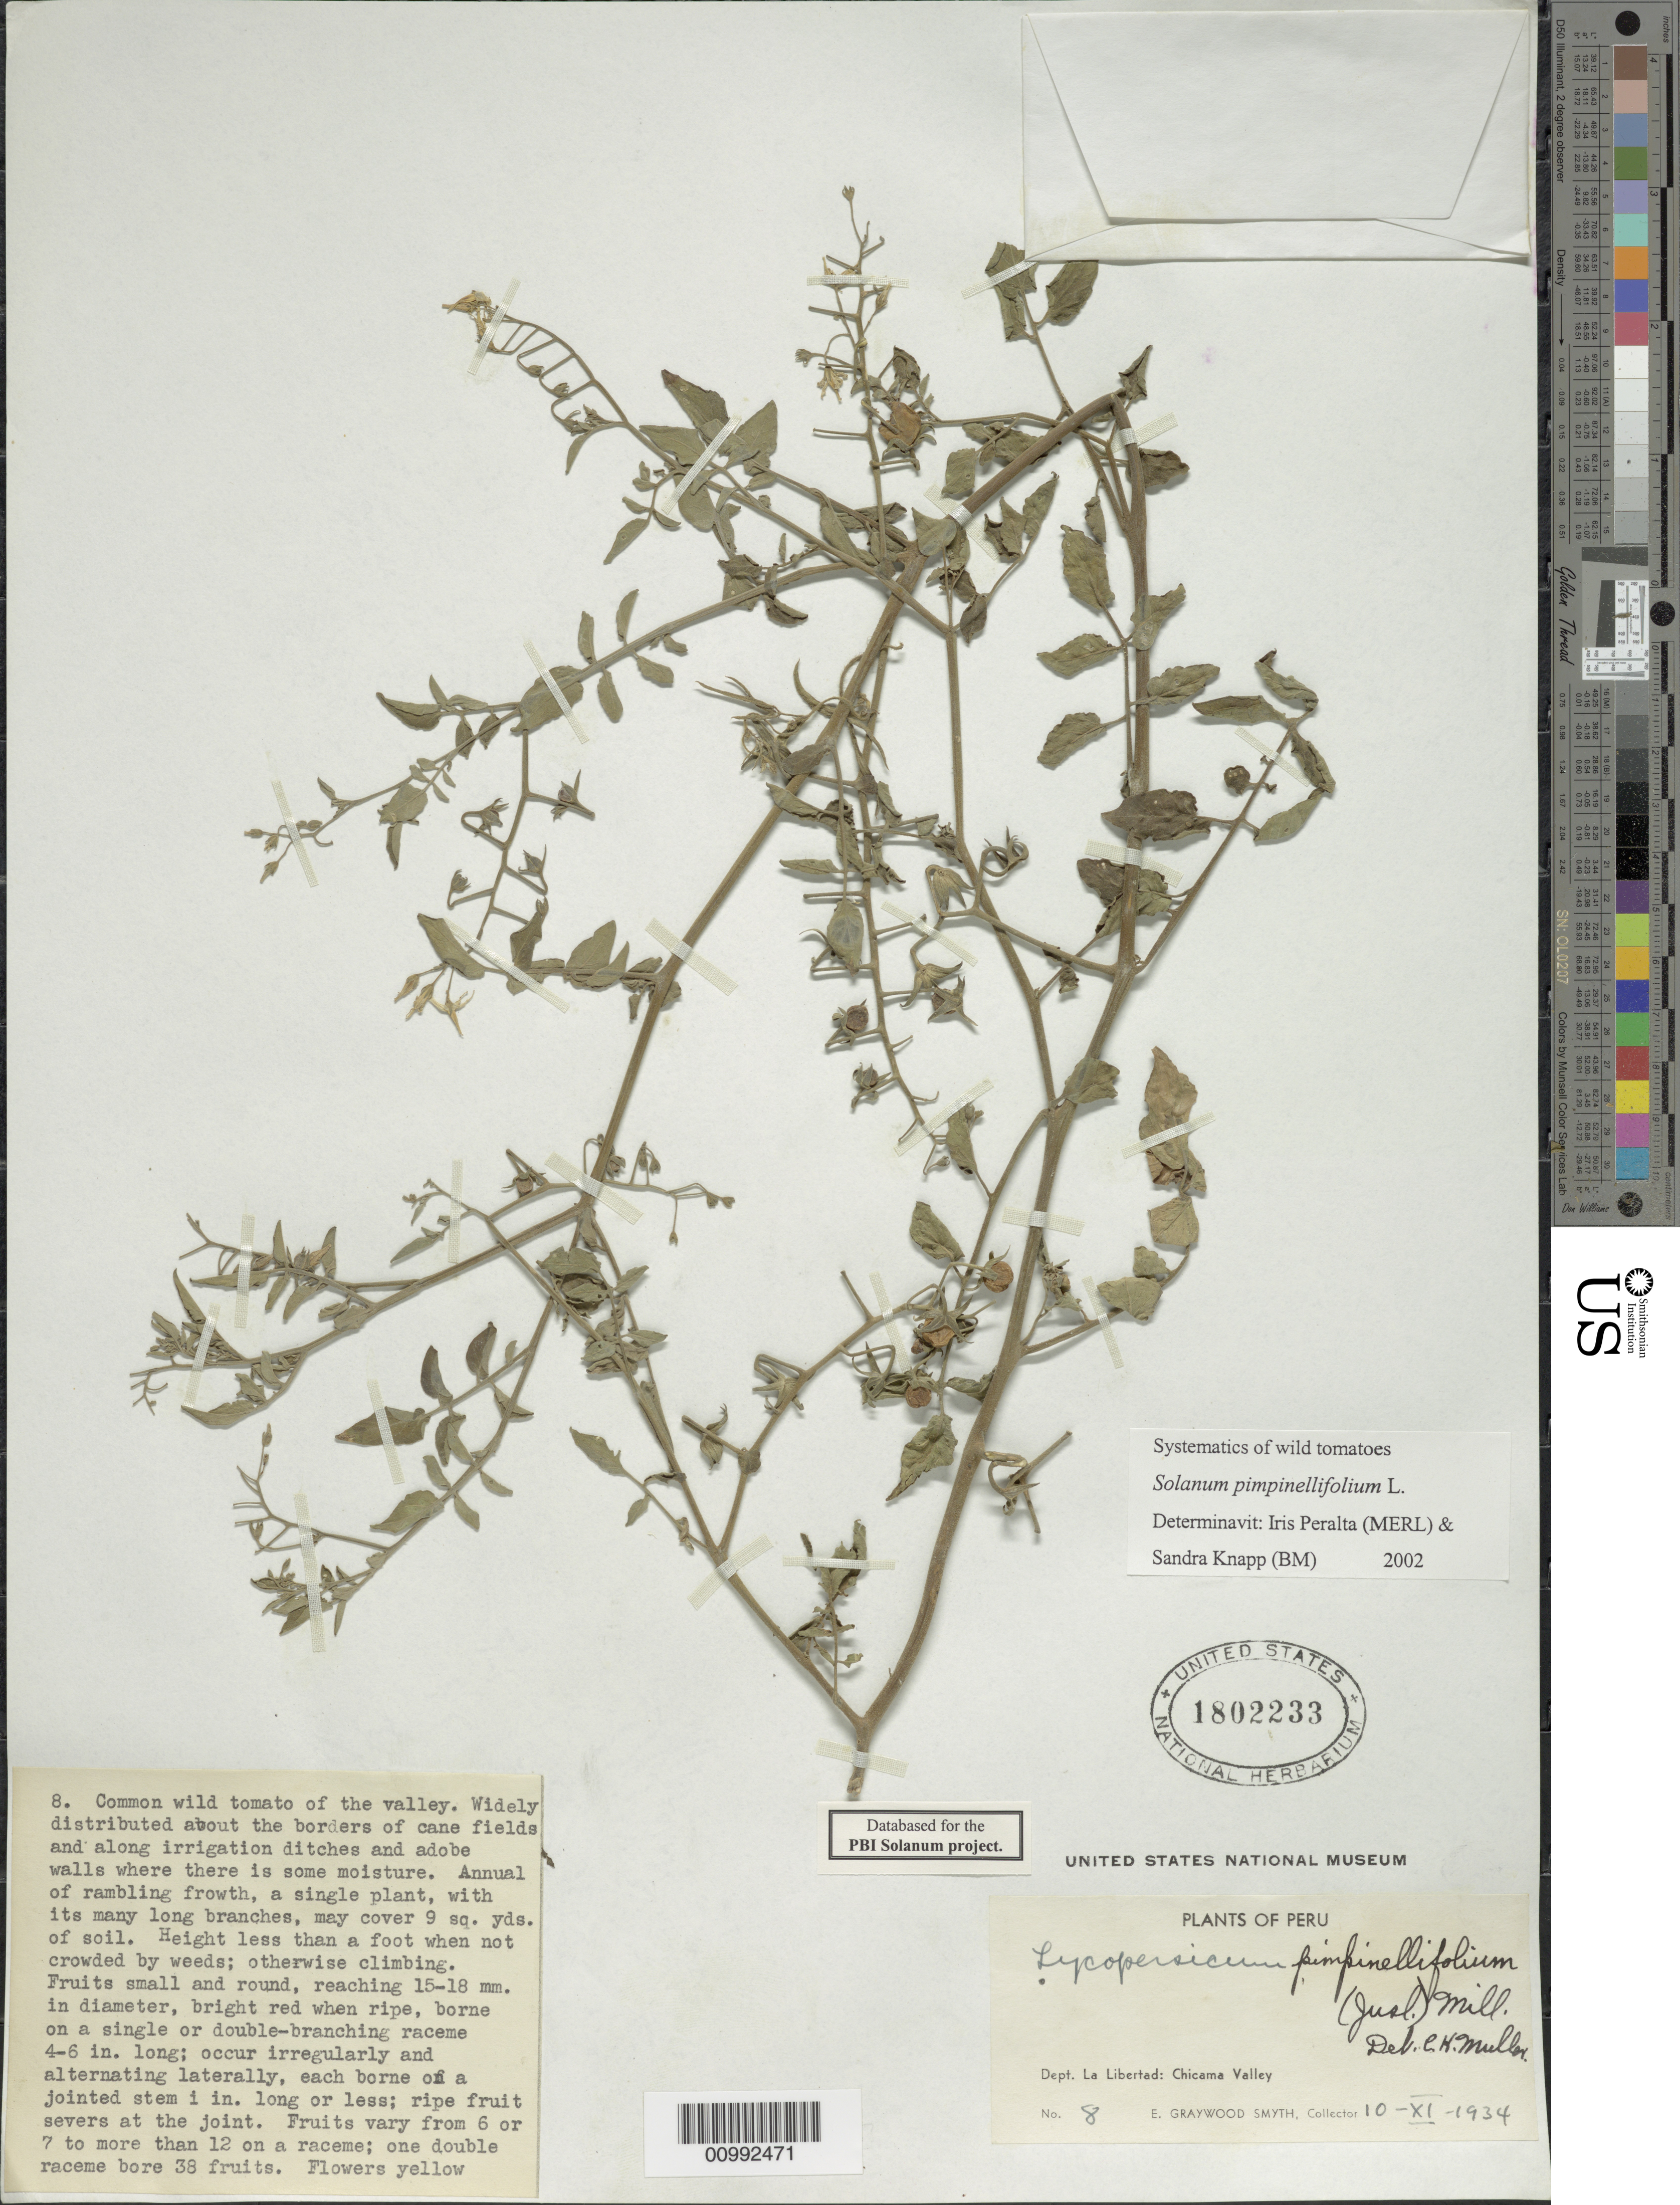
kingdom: Plantae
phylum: Tracheophyta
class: Magnoliopsida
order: Solanales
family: Solanaceae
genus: Solanum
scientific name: Solanum pimpinellifolium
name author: L.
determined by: Peralta, Iris E.; Knapp, S. D.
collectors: E. G. Smyth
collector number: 8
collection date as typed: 10 Nov 1934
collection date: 1934-11-10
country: Peru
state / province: La Libertad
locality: Chicama valley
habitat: borders of cane fields and along irrigation ditches and adobe walls where there is some moisture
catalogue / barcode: US 1802233